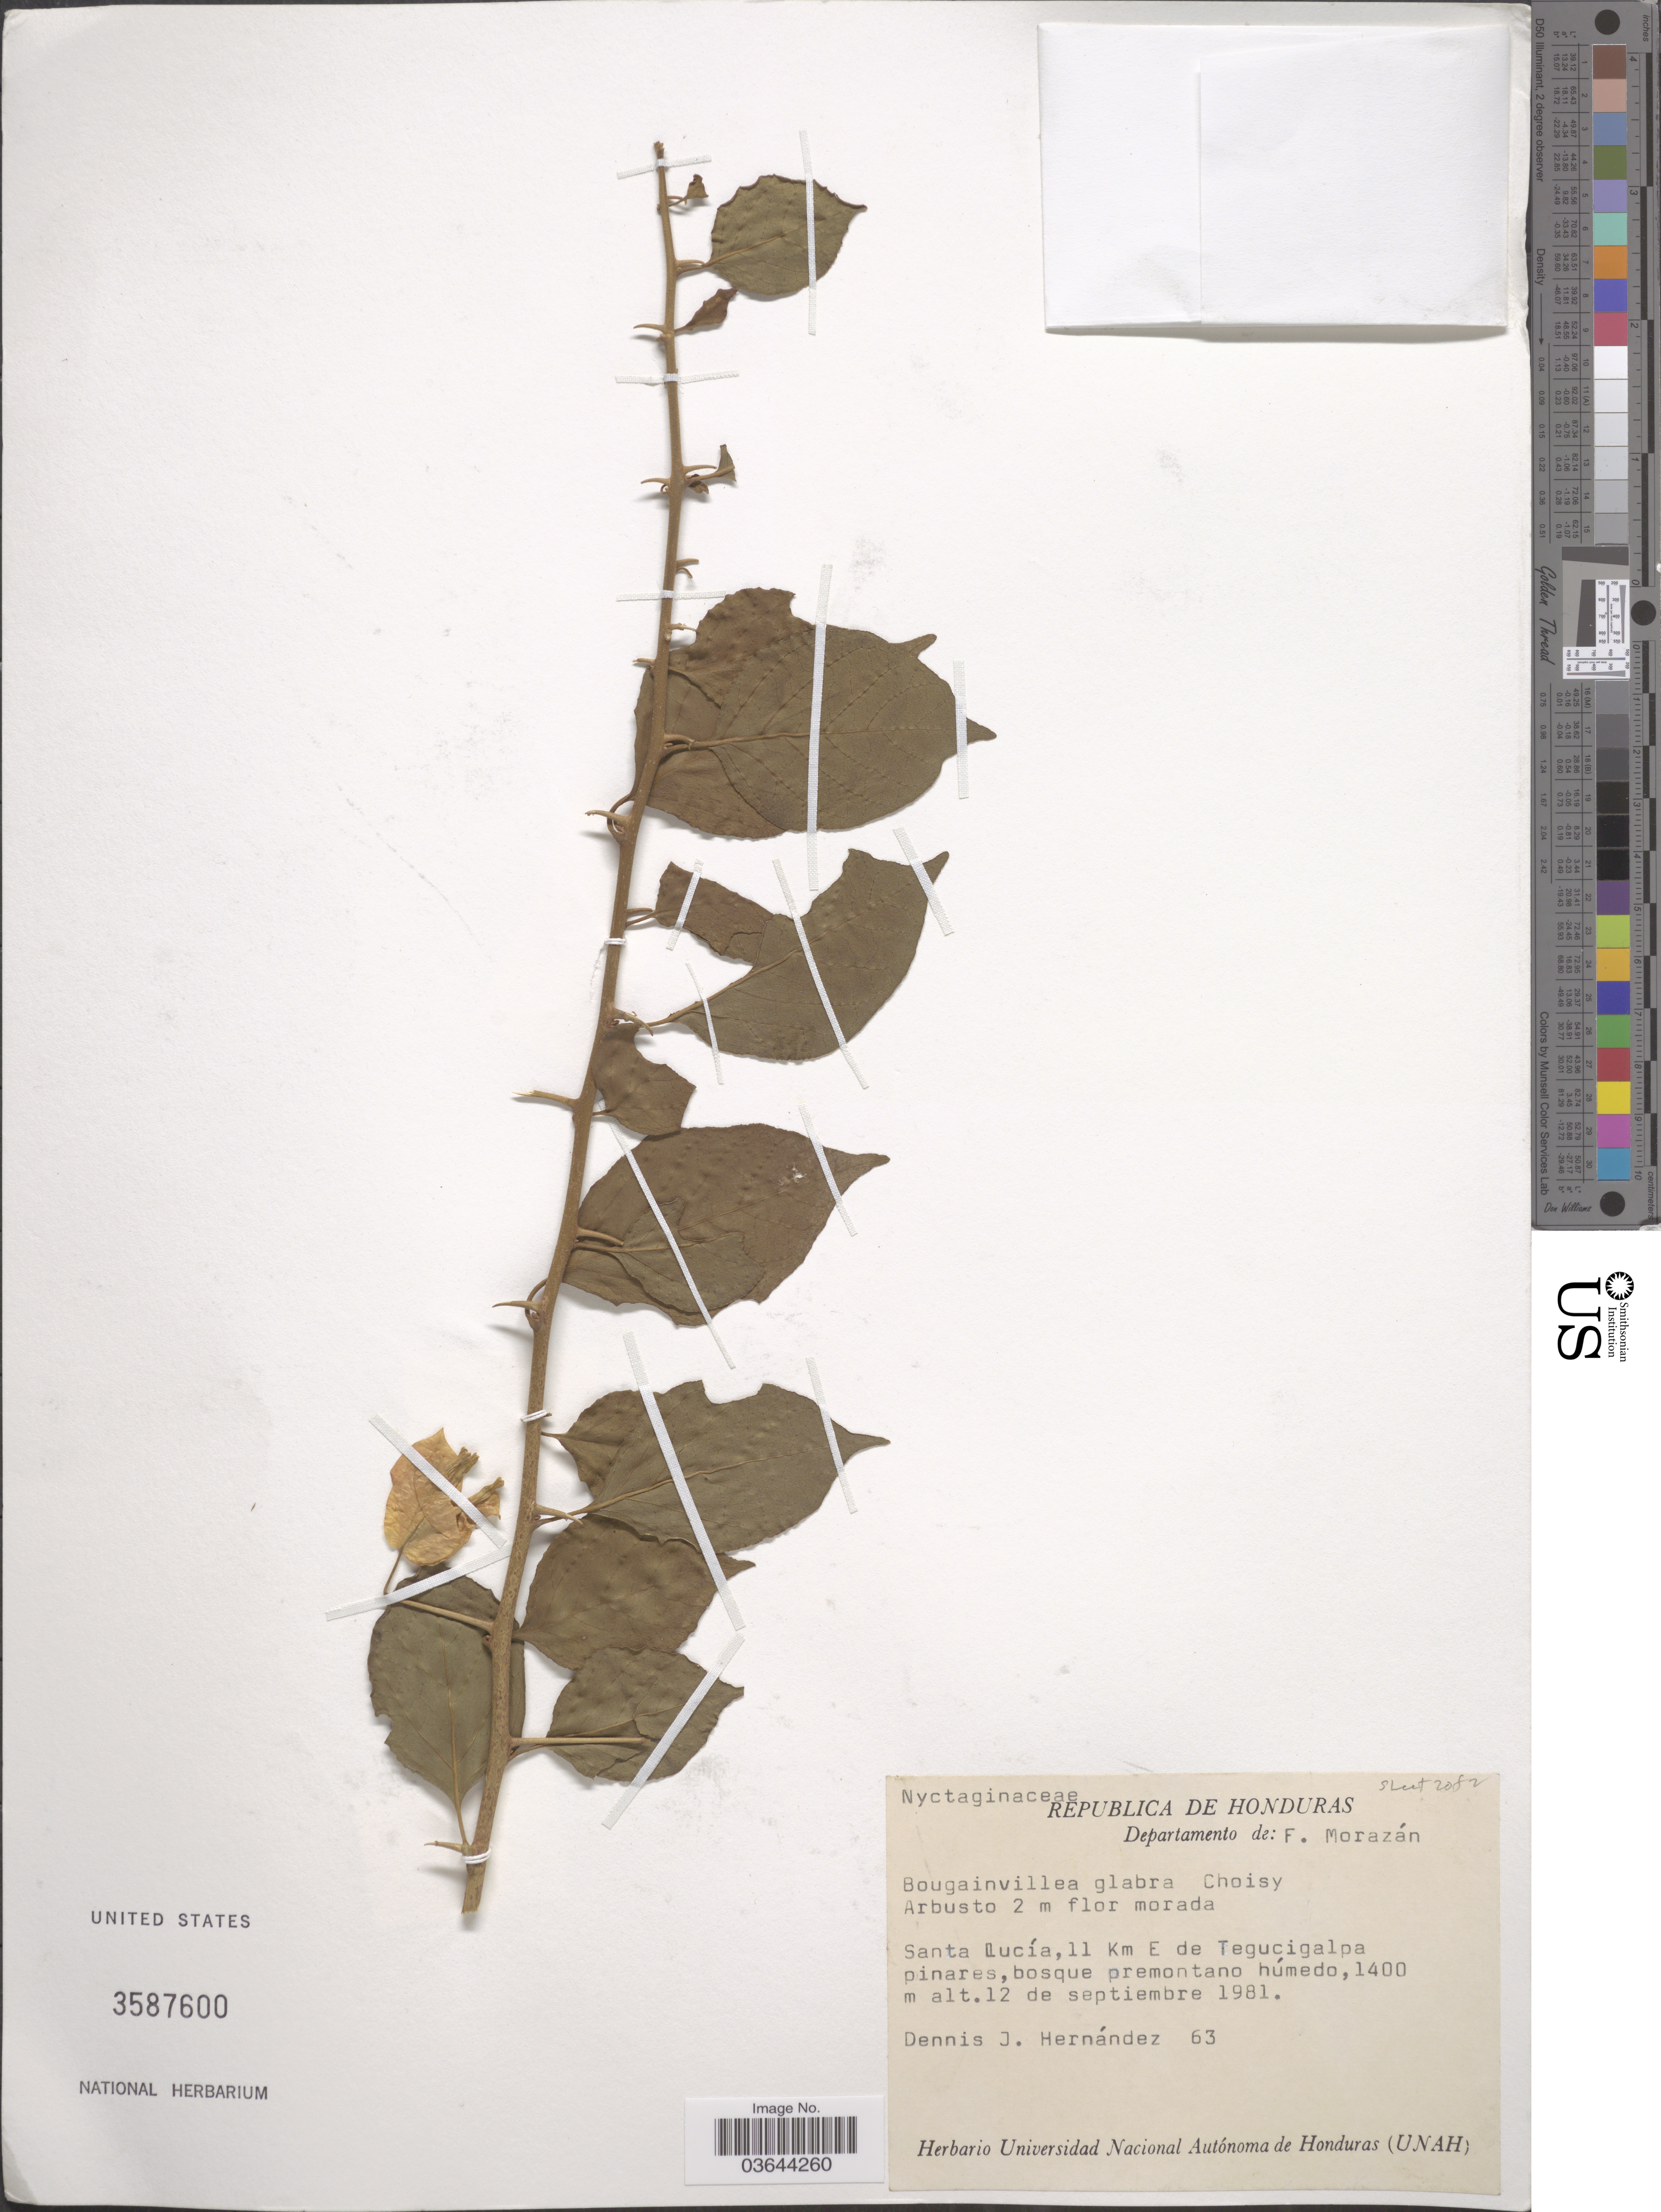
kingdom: Plantae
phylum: Tracheophyta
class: Magnoliopsida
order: Caryophyllales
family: Nyctaginaceae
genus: Bougainvillea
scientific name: Bougainvillea glabra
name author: Choisy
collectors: D. Hernández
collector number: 63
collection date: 1981-09-12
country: Honduras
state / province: Fco. Morazán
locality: Departamento de: F. Morazán. Santa Lucía, 11 Km E de Tegucigalpa pinares.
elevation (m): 1400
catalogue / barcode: US 3587600